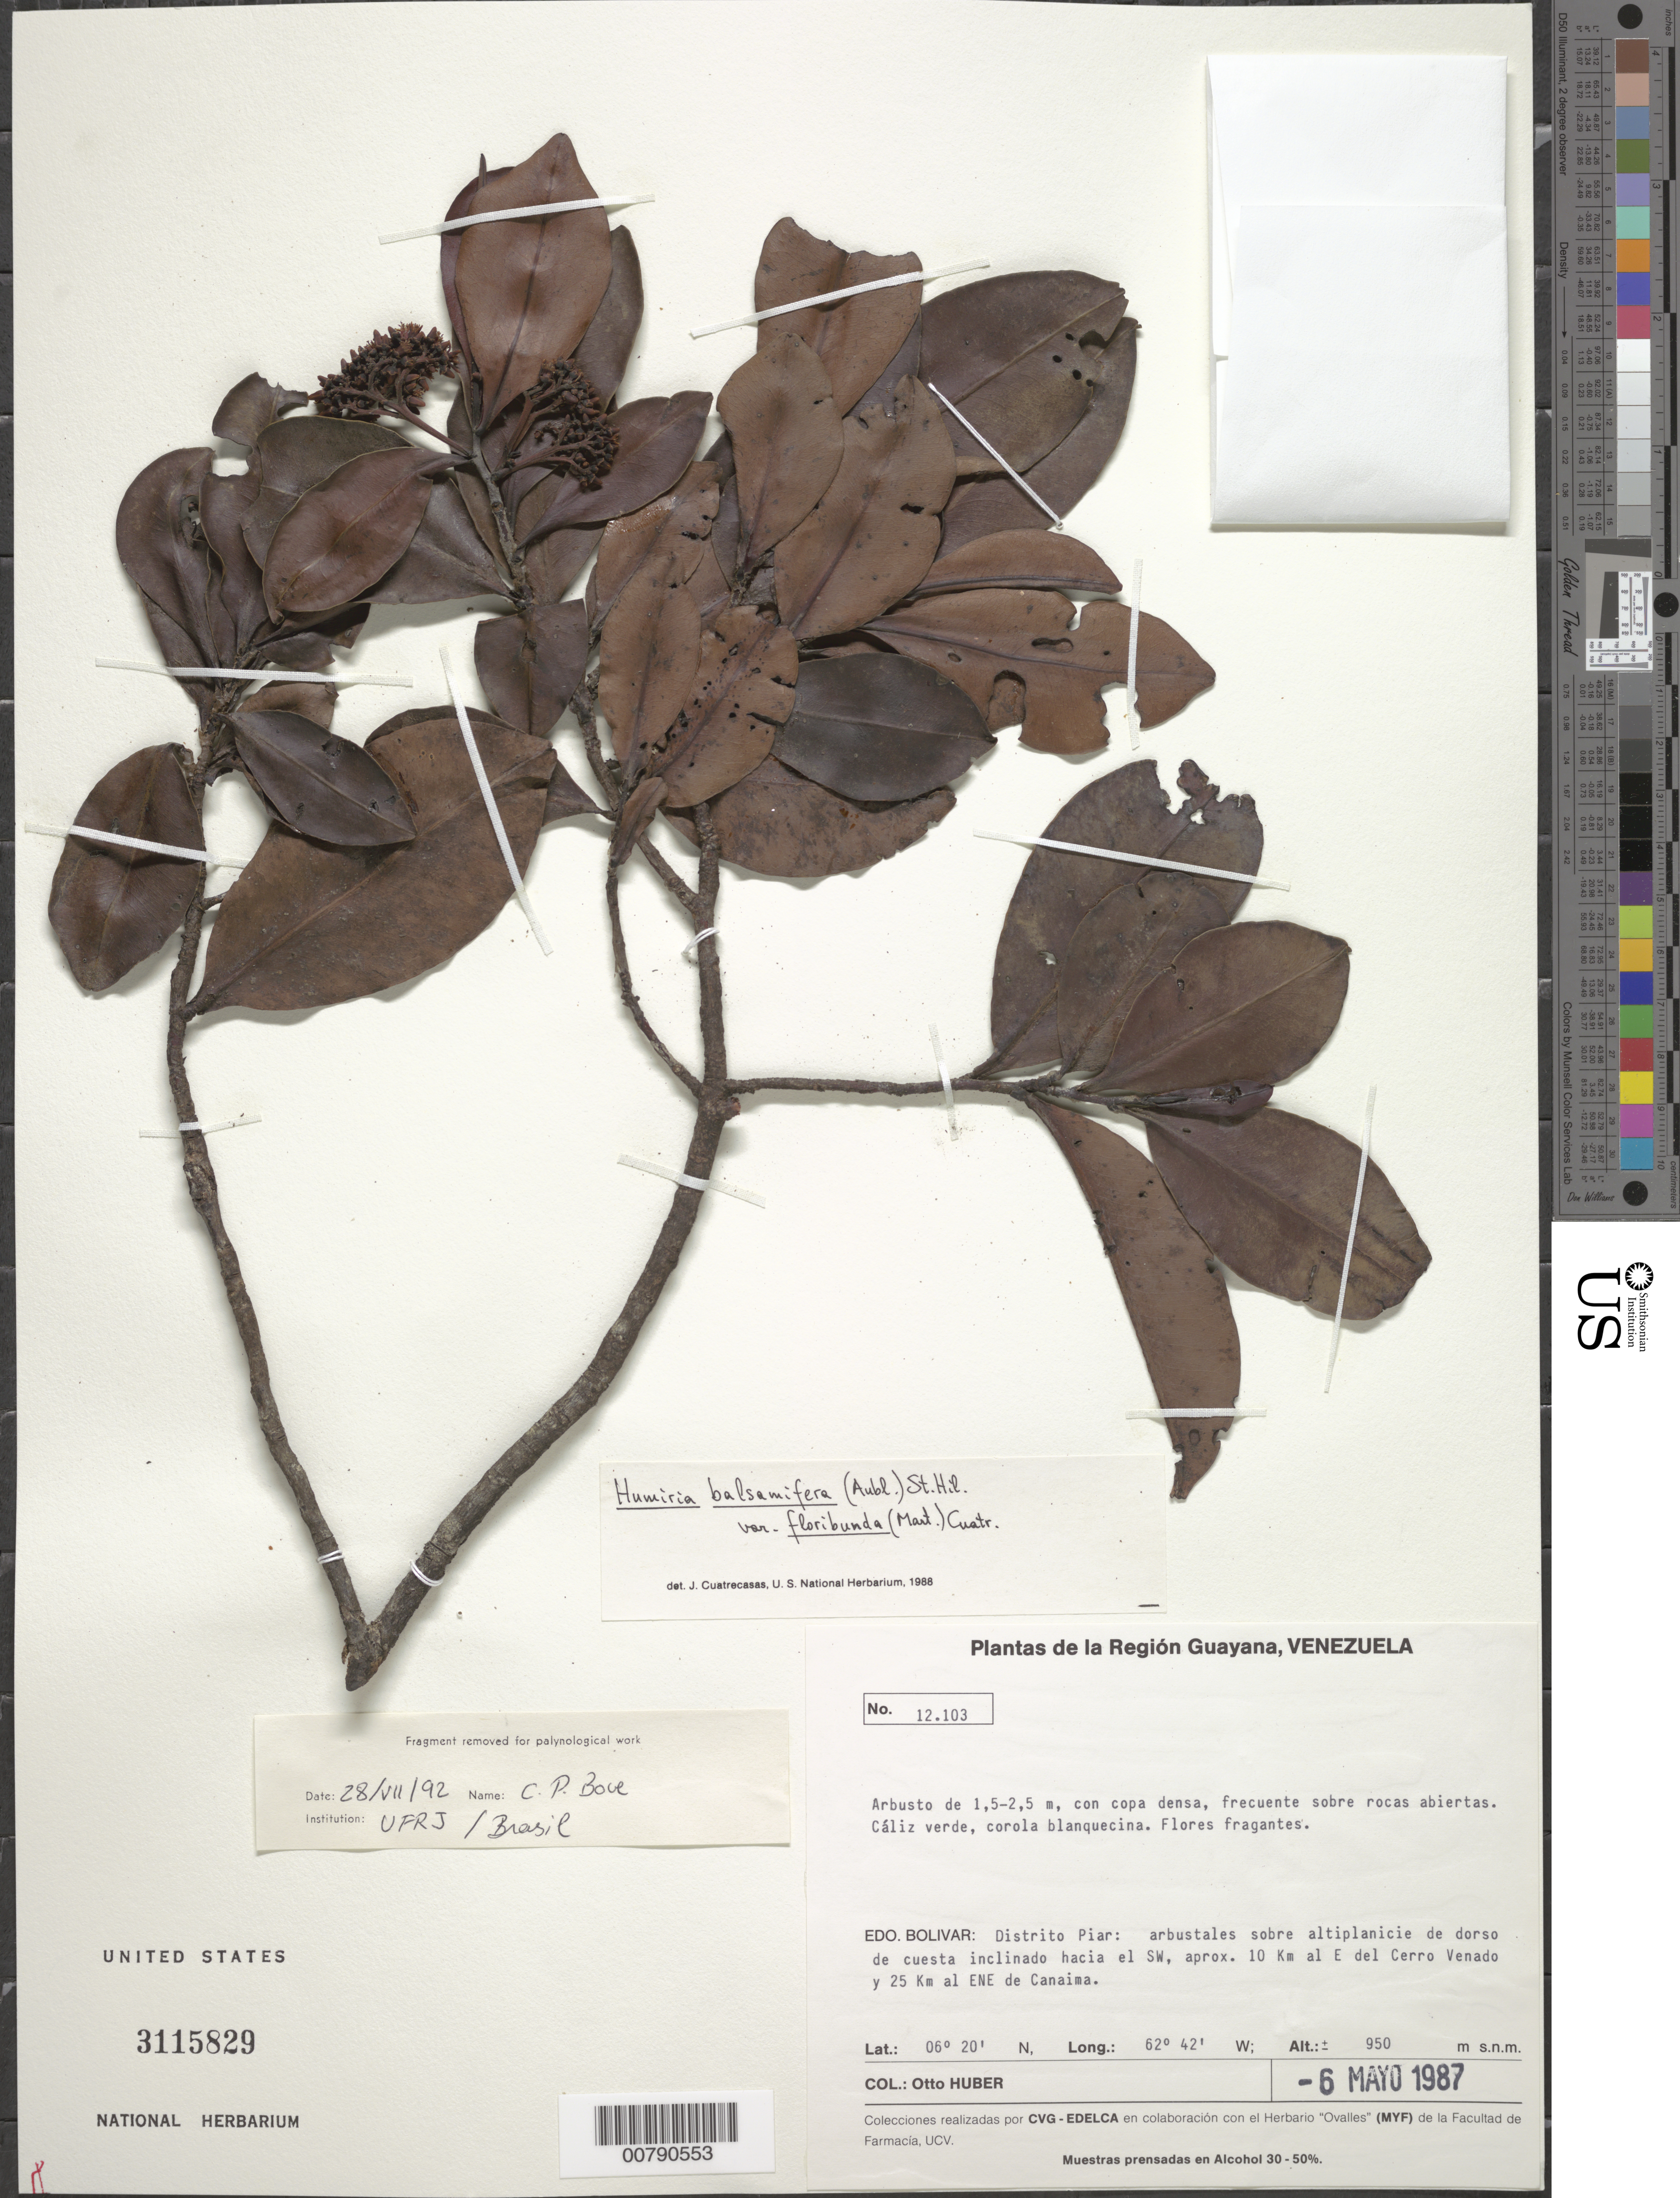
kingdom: Plantae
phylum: Tracheophyta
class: Magnoliopsida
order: Malpighiales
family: Humiriaceae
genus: Humiria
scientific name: Humiria balsamifera var. floribunda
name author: (Mart.) Cuatrec.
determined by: Cuatrecasas, J.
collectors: O. Huber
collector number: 12103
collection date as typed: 6-May-87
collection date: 1987-05-06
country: Venezuela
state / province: Bolívar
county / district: Piar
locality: Cerro Venado, 10 km E del, 25 km ENE de Canaima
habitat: Sobre rocas abiertas. Arbustales sobre altiplanicie de dorso de cuesta inclinado hacia el SW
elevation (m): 950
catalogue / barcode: US 3115829